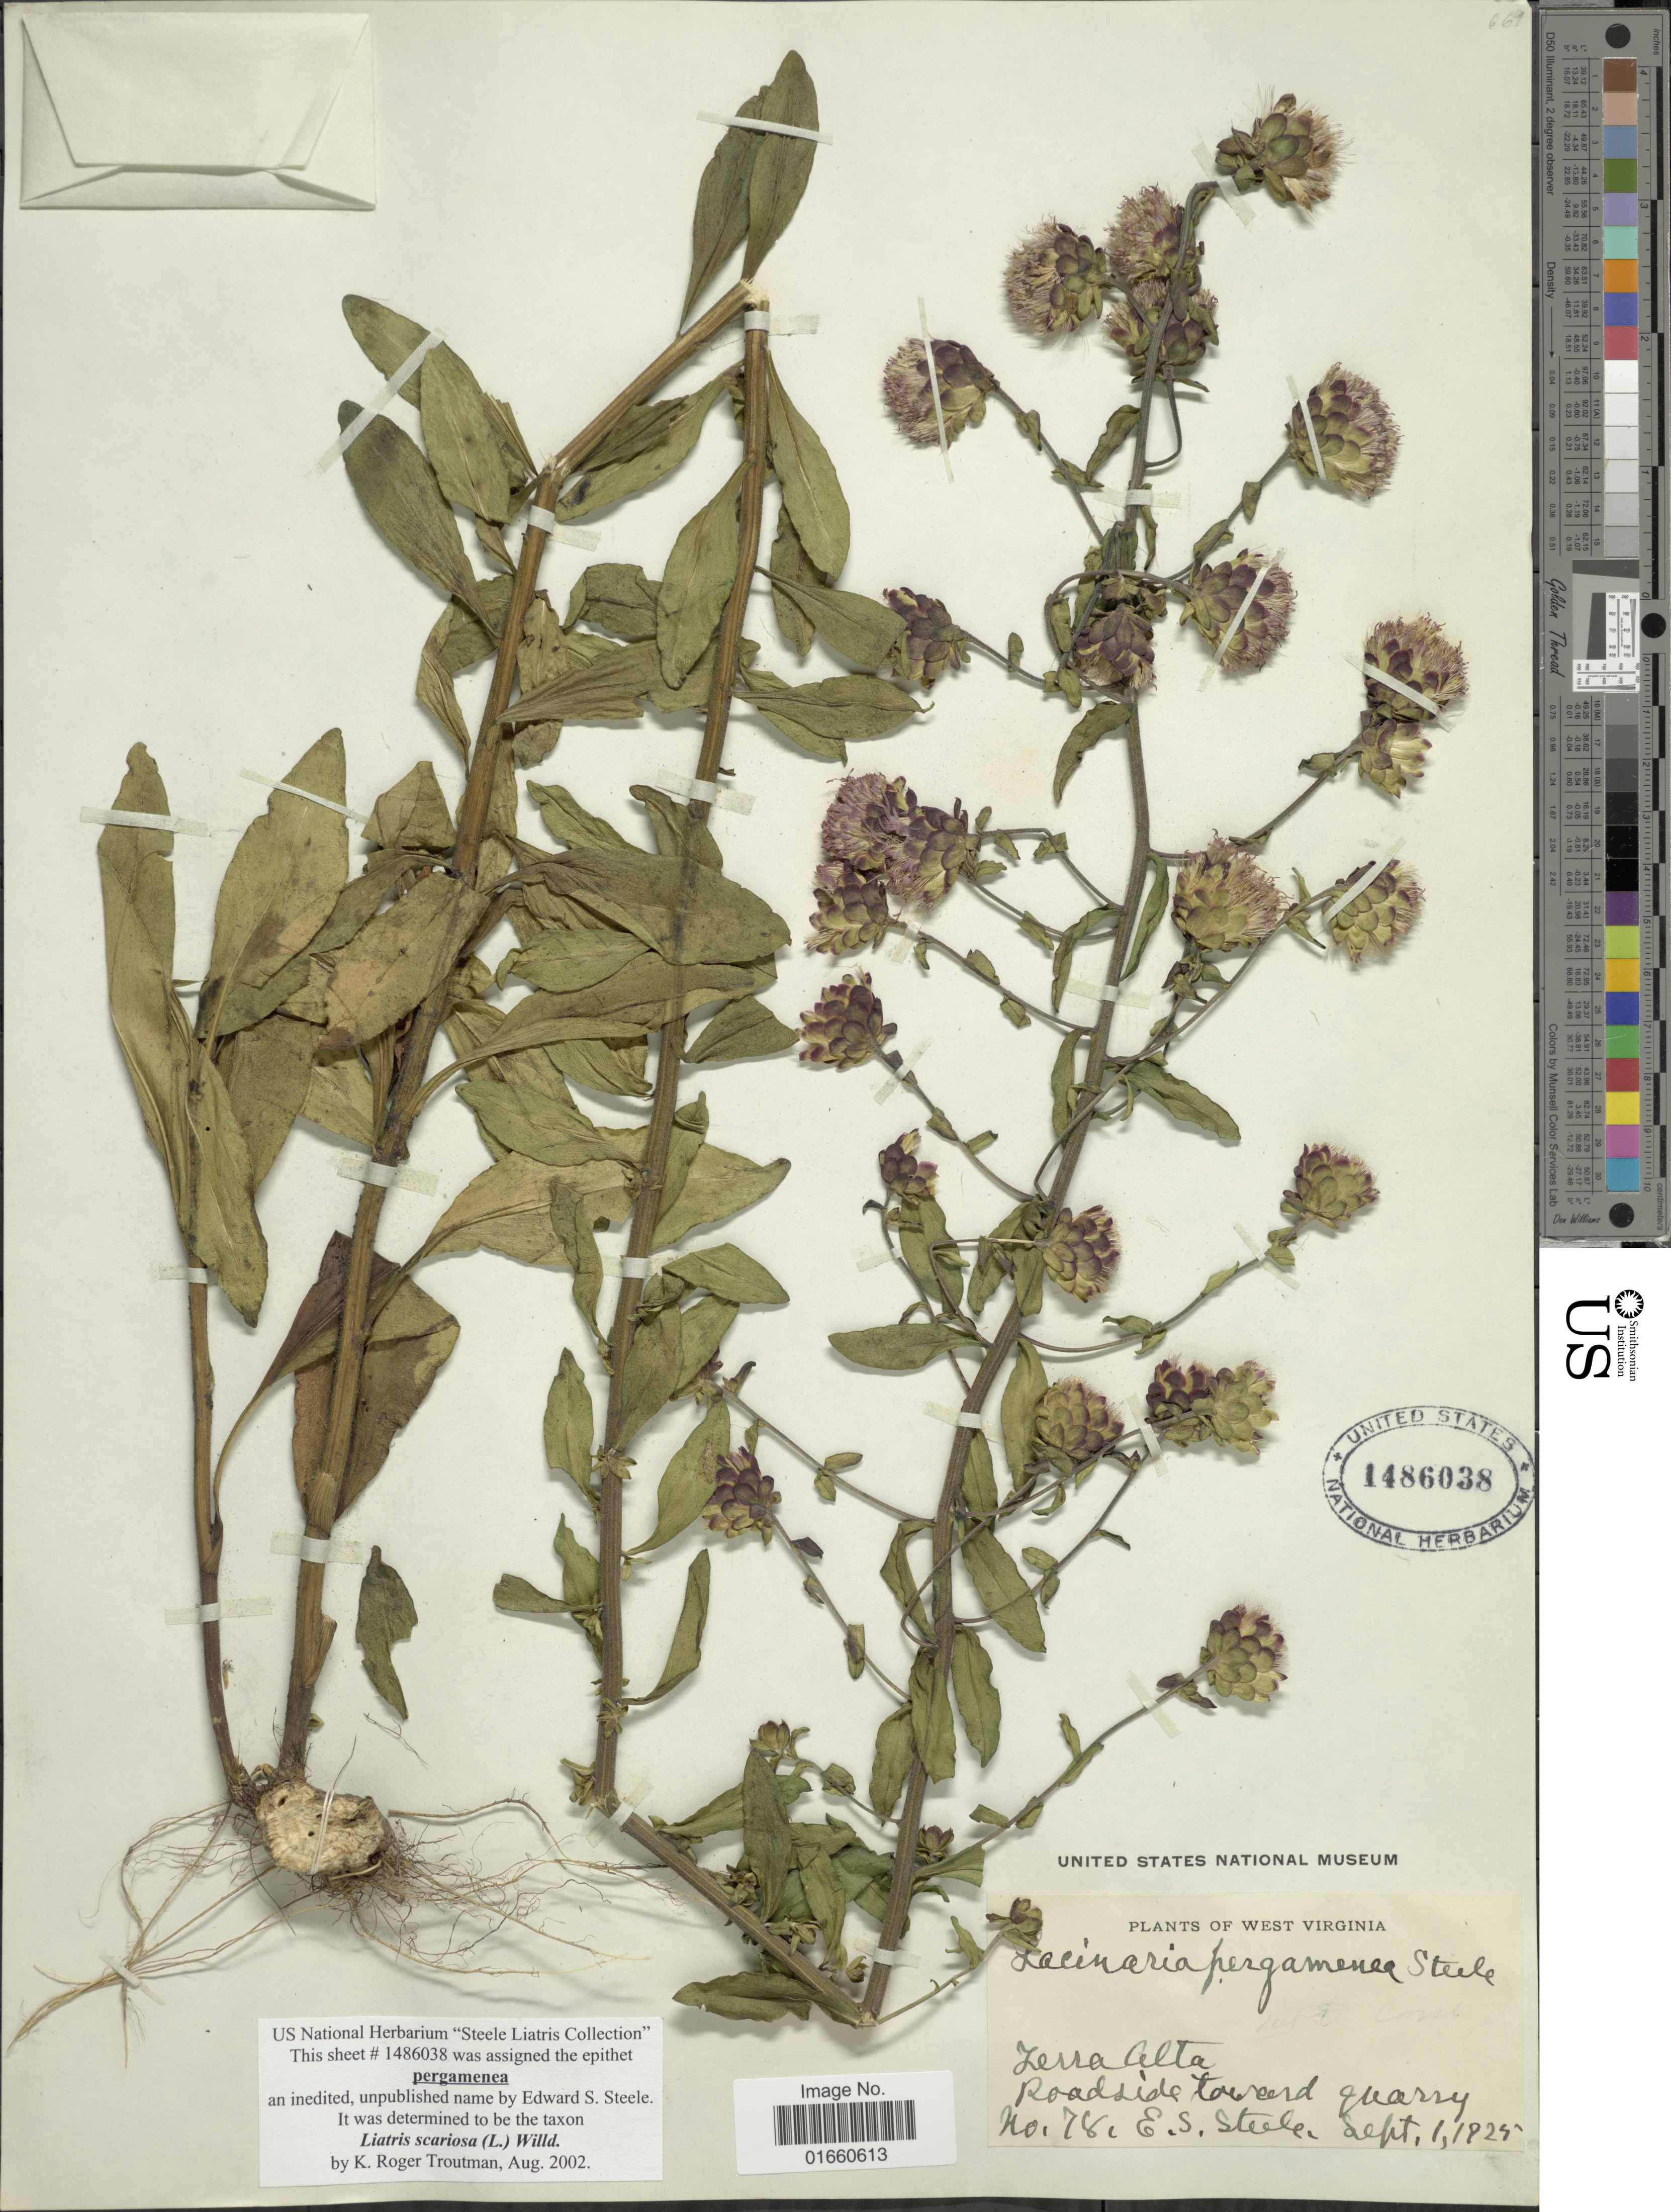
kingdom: Plantae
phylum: Tracheophyta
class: Magnoliopsida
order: Asterales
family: Asteraceae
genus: Liatris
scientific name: Liatris scariosa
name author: (L.) Willd.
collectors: E. Steele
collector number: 78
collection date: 1825-09-01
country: United States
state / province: West Virginia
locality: Terra Alta, Roadside toward quarry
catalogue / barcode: US 1486038